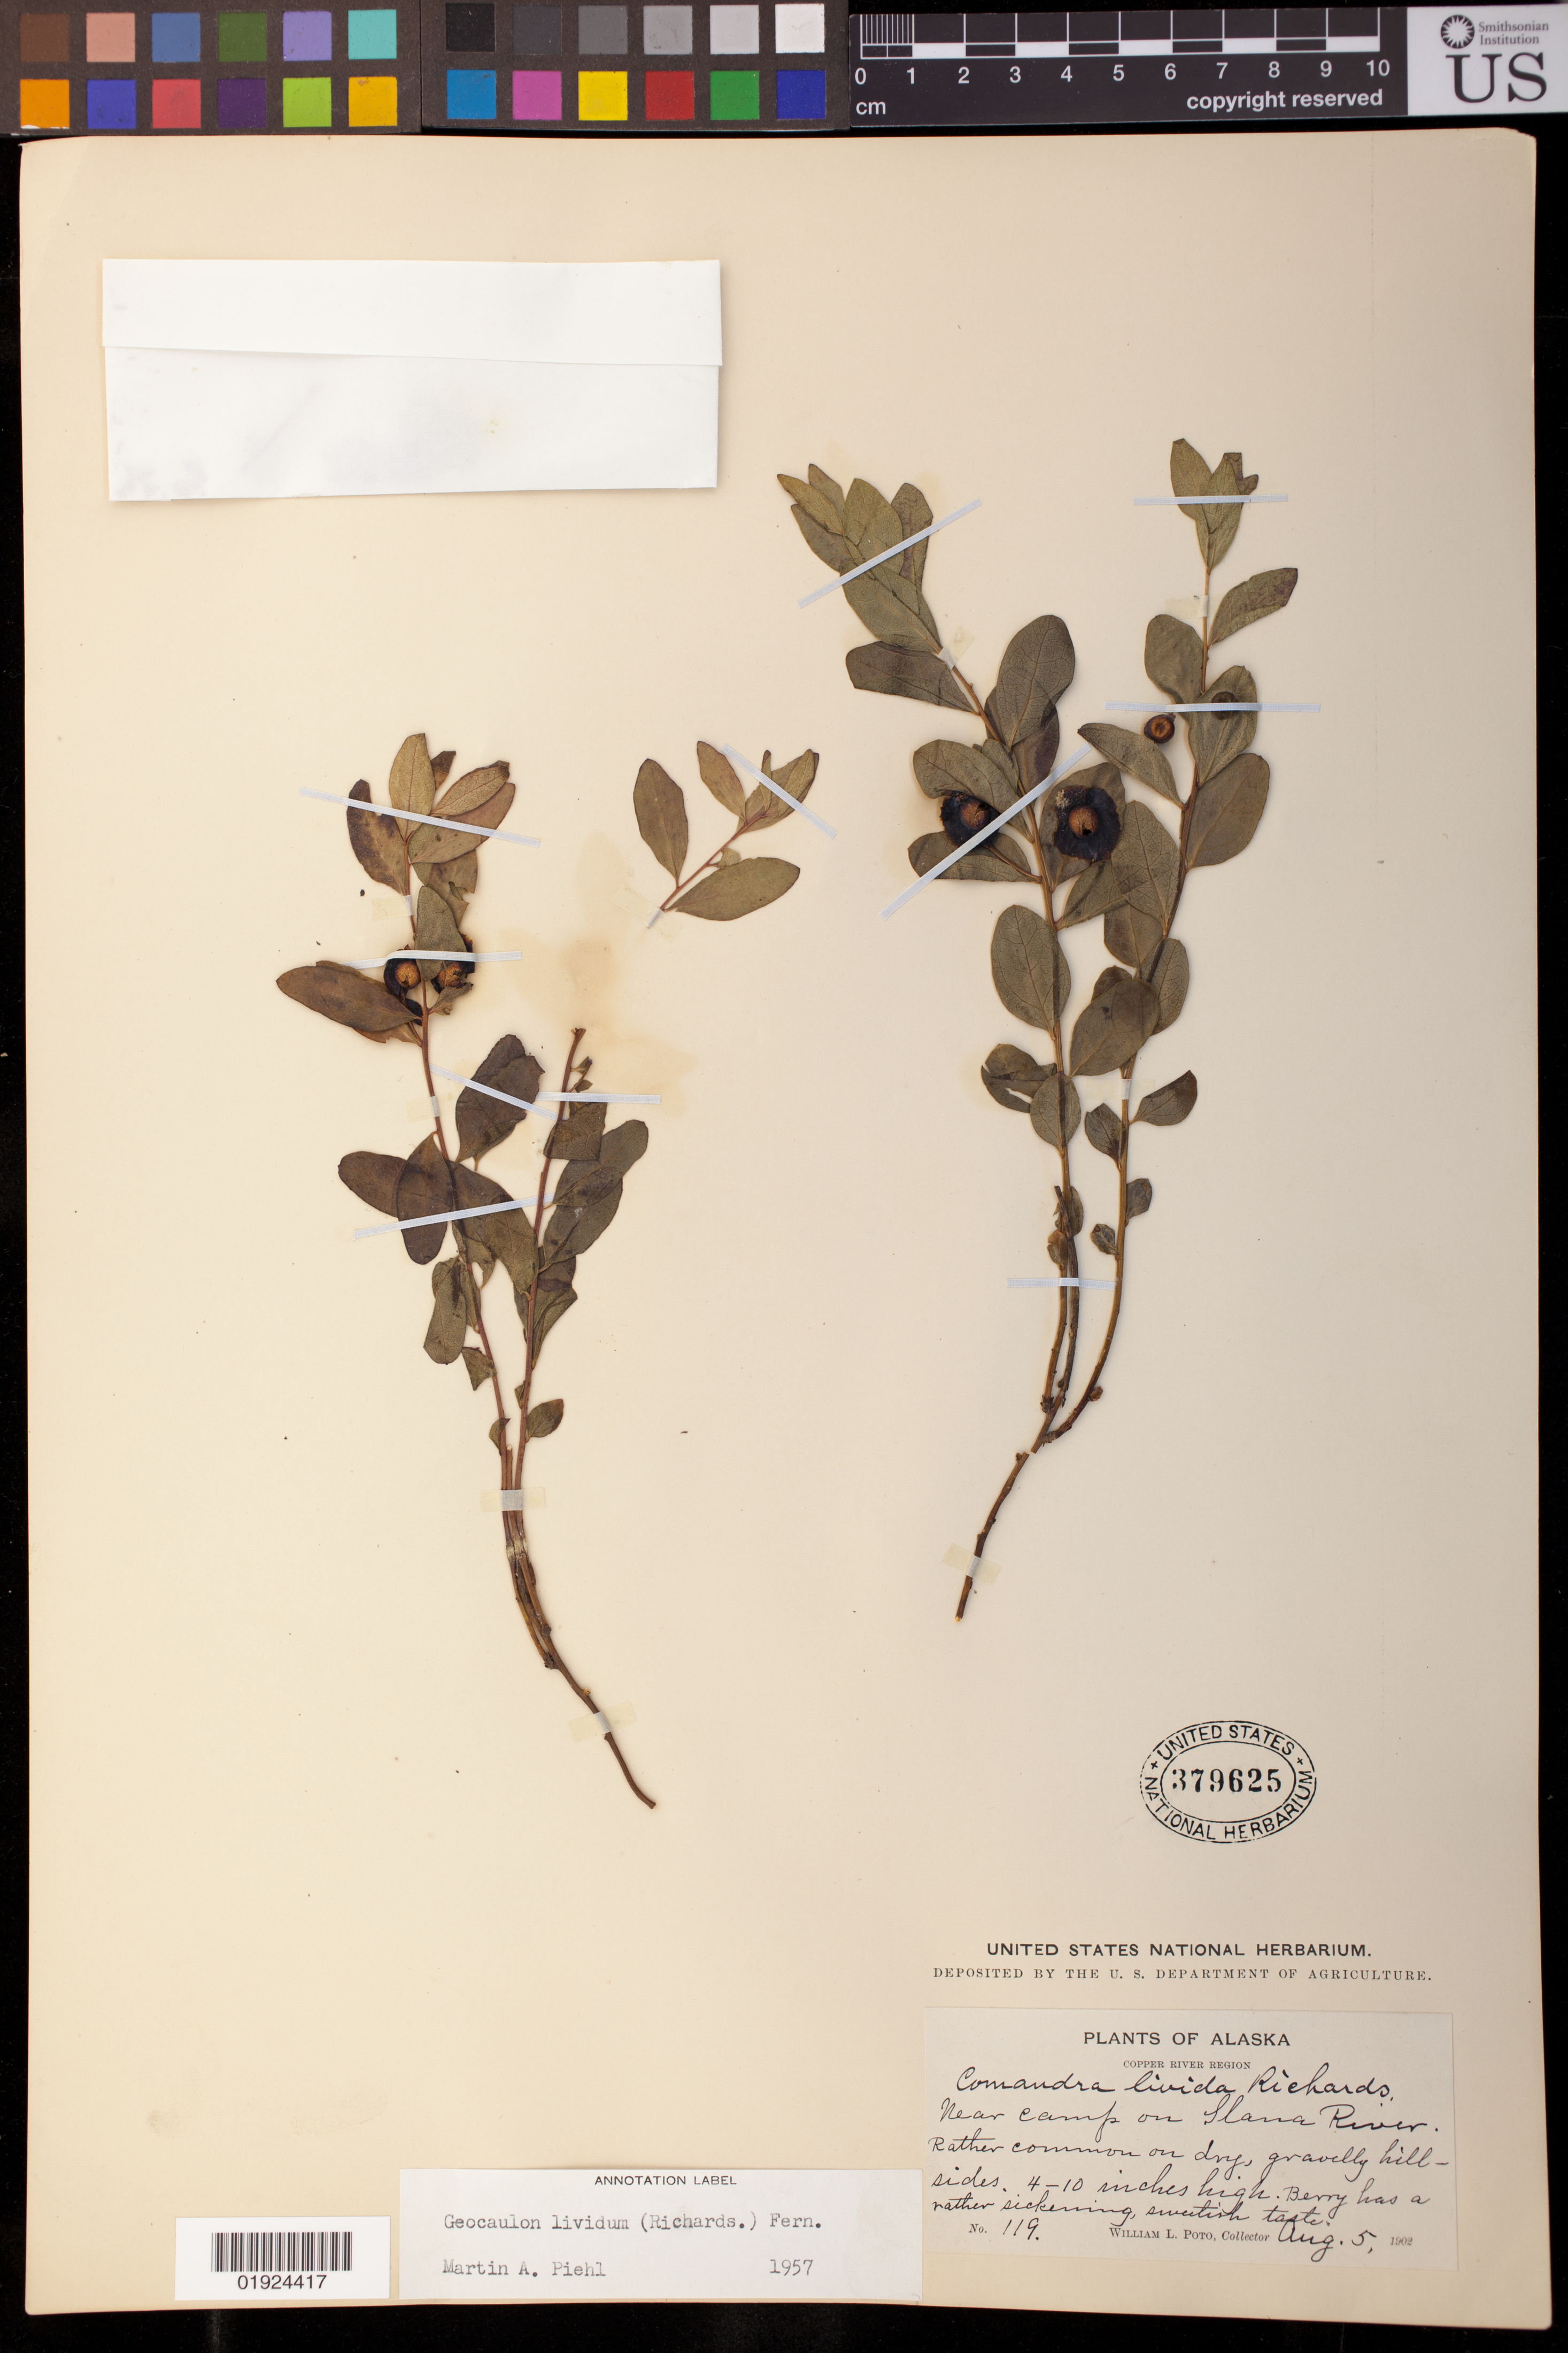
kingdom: Plantae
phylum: Tracheophyta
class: Magnoliopsida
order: Santalales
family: Comandraceae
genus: Geocaulon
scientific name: Geocaulon lividum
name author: (Richardson) Fernald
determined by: Piehl, M. A.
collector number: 119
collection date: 1902-08-05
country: United States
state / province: Alaska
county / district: Valdez-Cordova C. A.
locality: Copper River Region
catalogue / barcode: US 379625